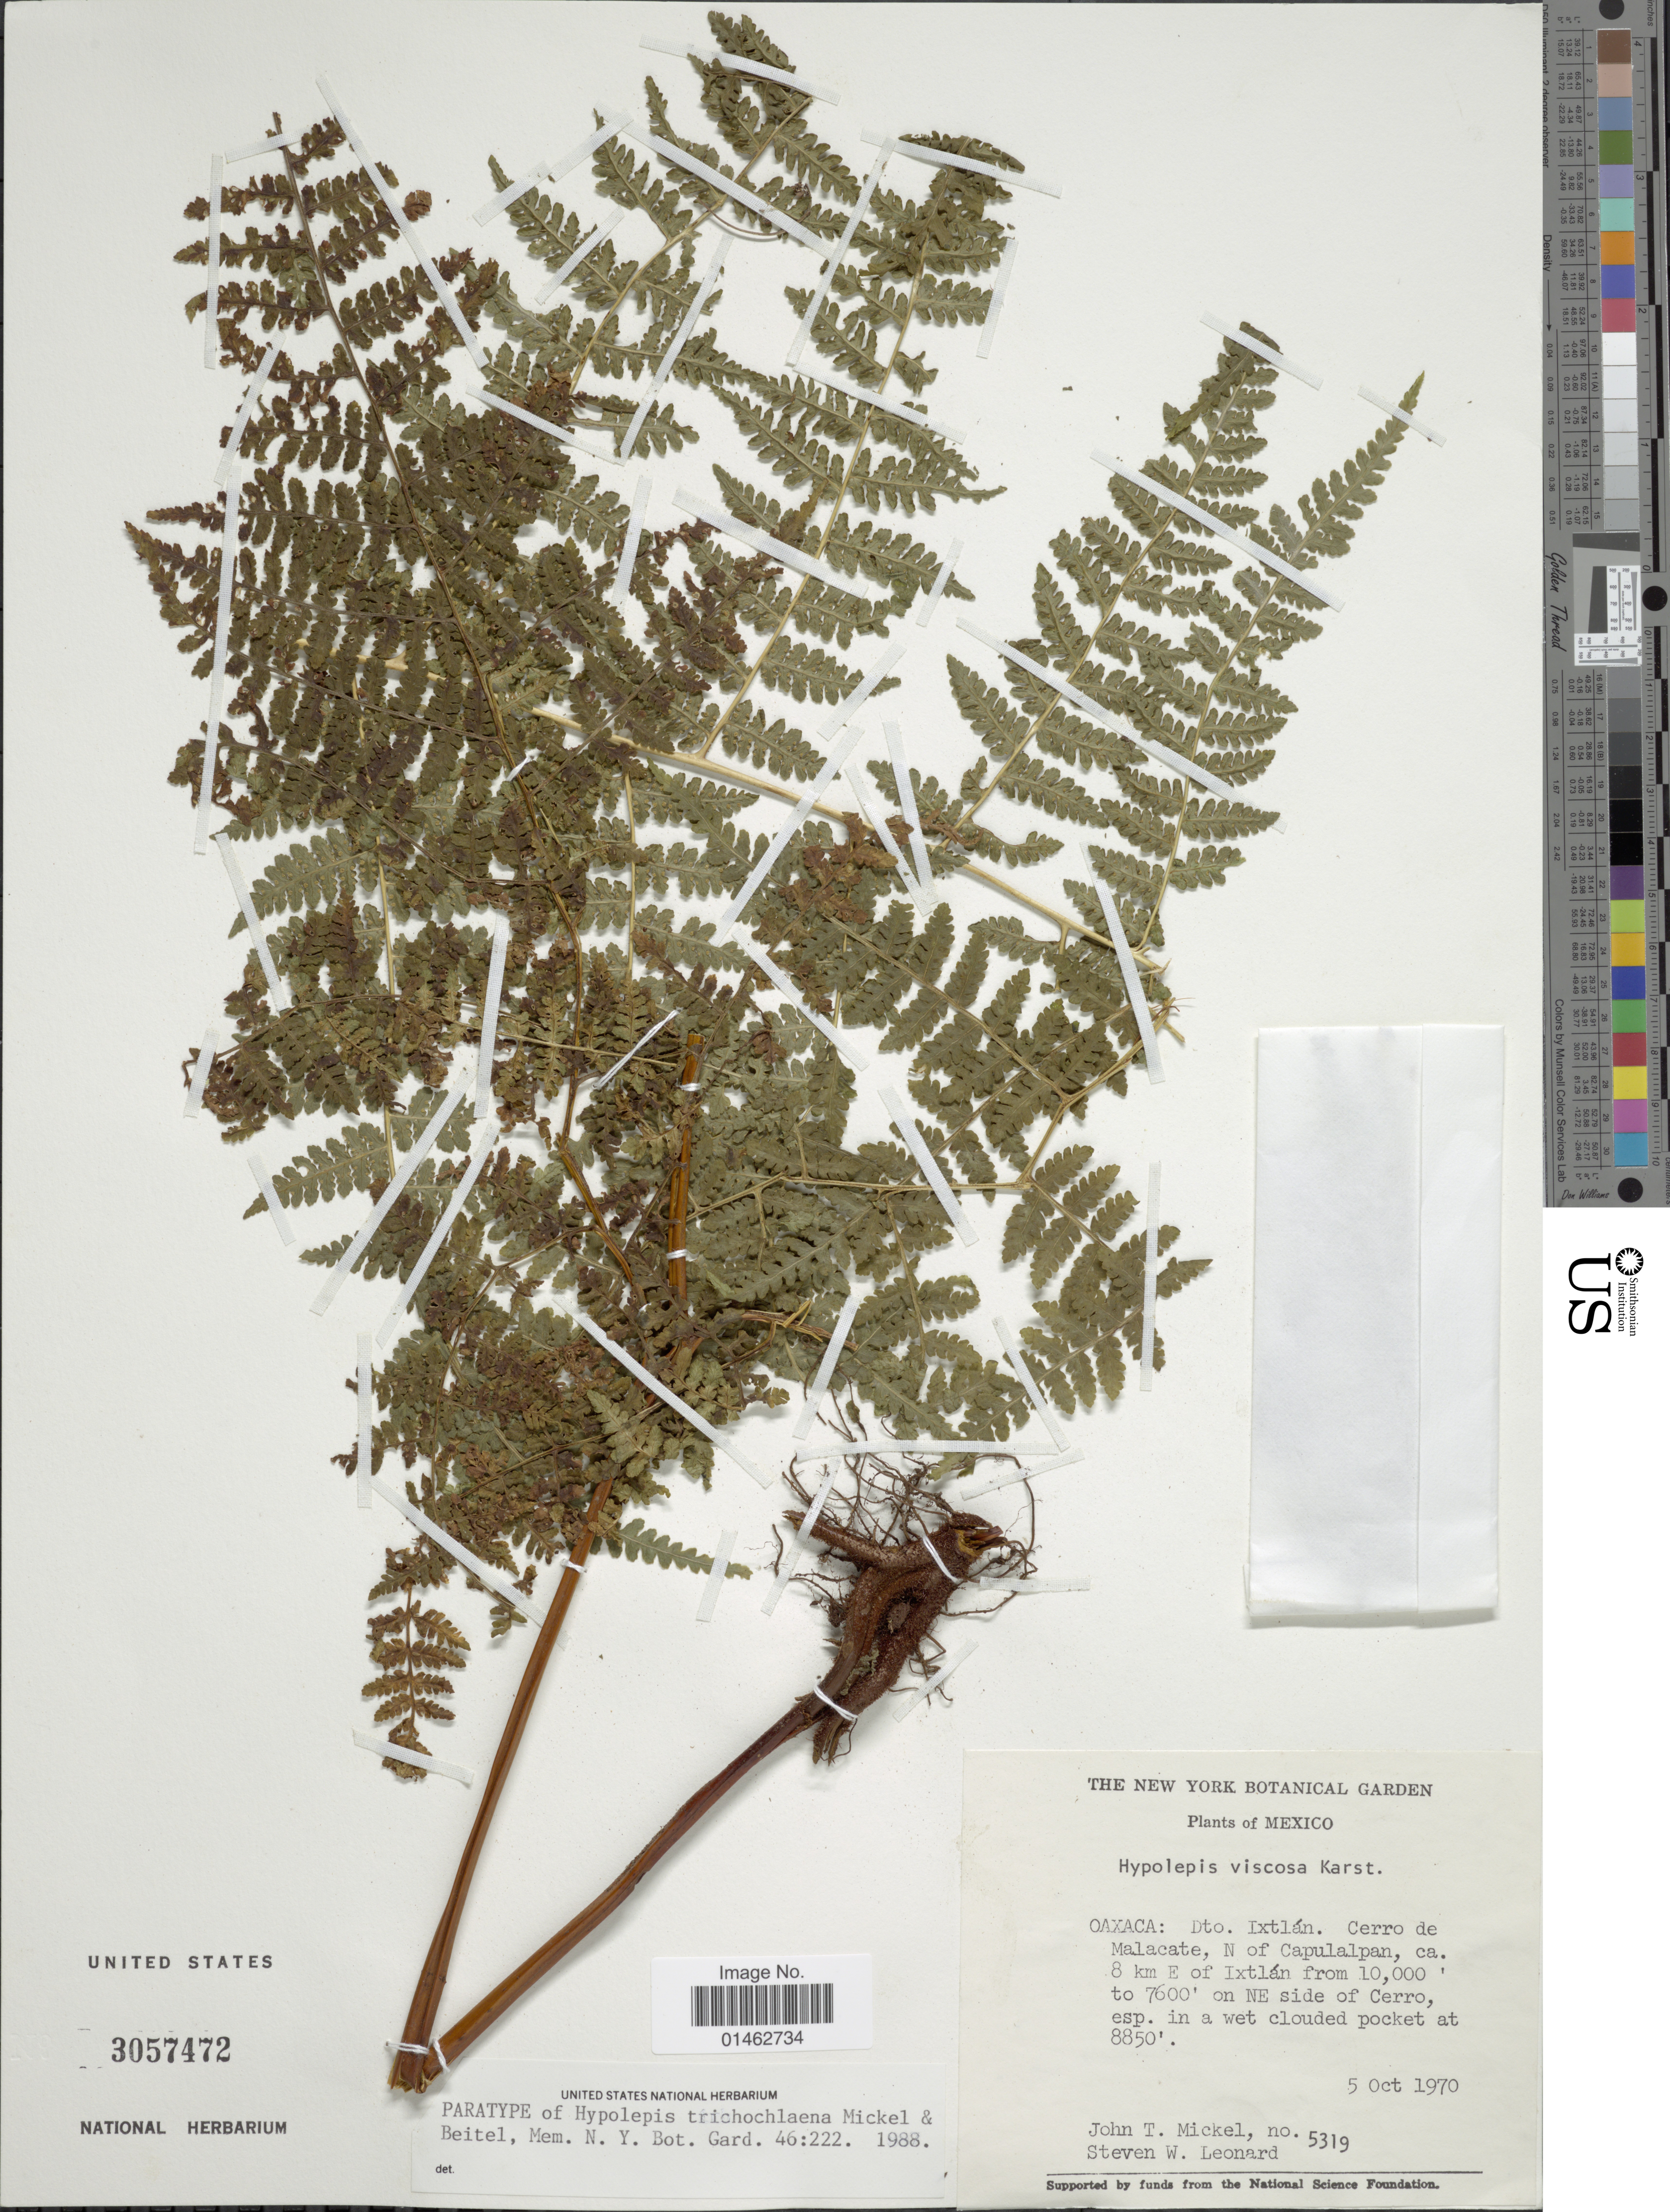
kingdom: Plantae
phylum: Tracheophyta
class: Polypodiopsida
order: Polypodiales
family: Dennstaedtiaceae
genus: Hypolepis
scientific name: Hypolepis trichochlaena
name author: Mickel & Beitel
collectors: J. T. Mickel & S. W. Leonard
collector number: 5319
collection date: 1970-10-05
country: Mexico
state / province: Oaxaca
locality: Dto Ixtlán. Cerro de Malacate, N of Capulalpan, ca. 8 km E of ixtlán, on NE side of Cerro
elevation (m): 7600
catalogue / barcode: US 3057472